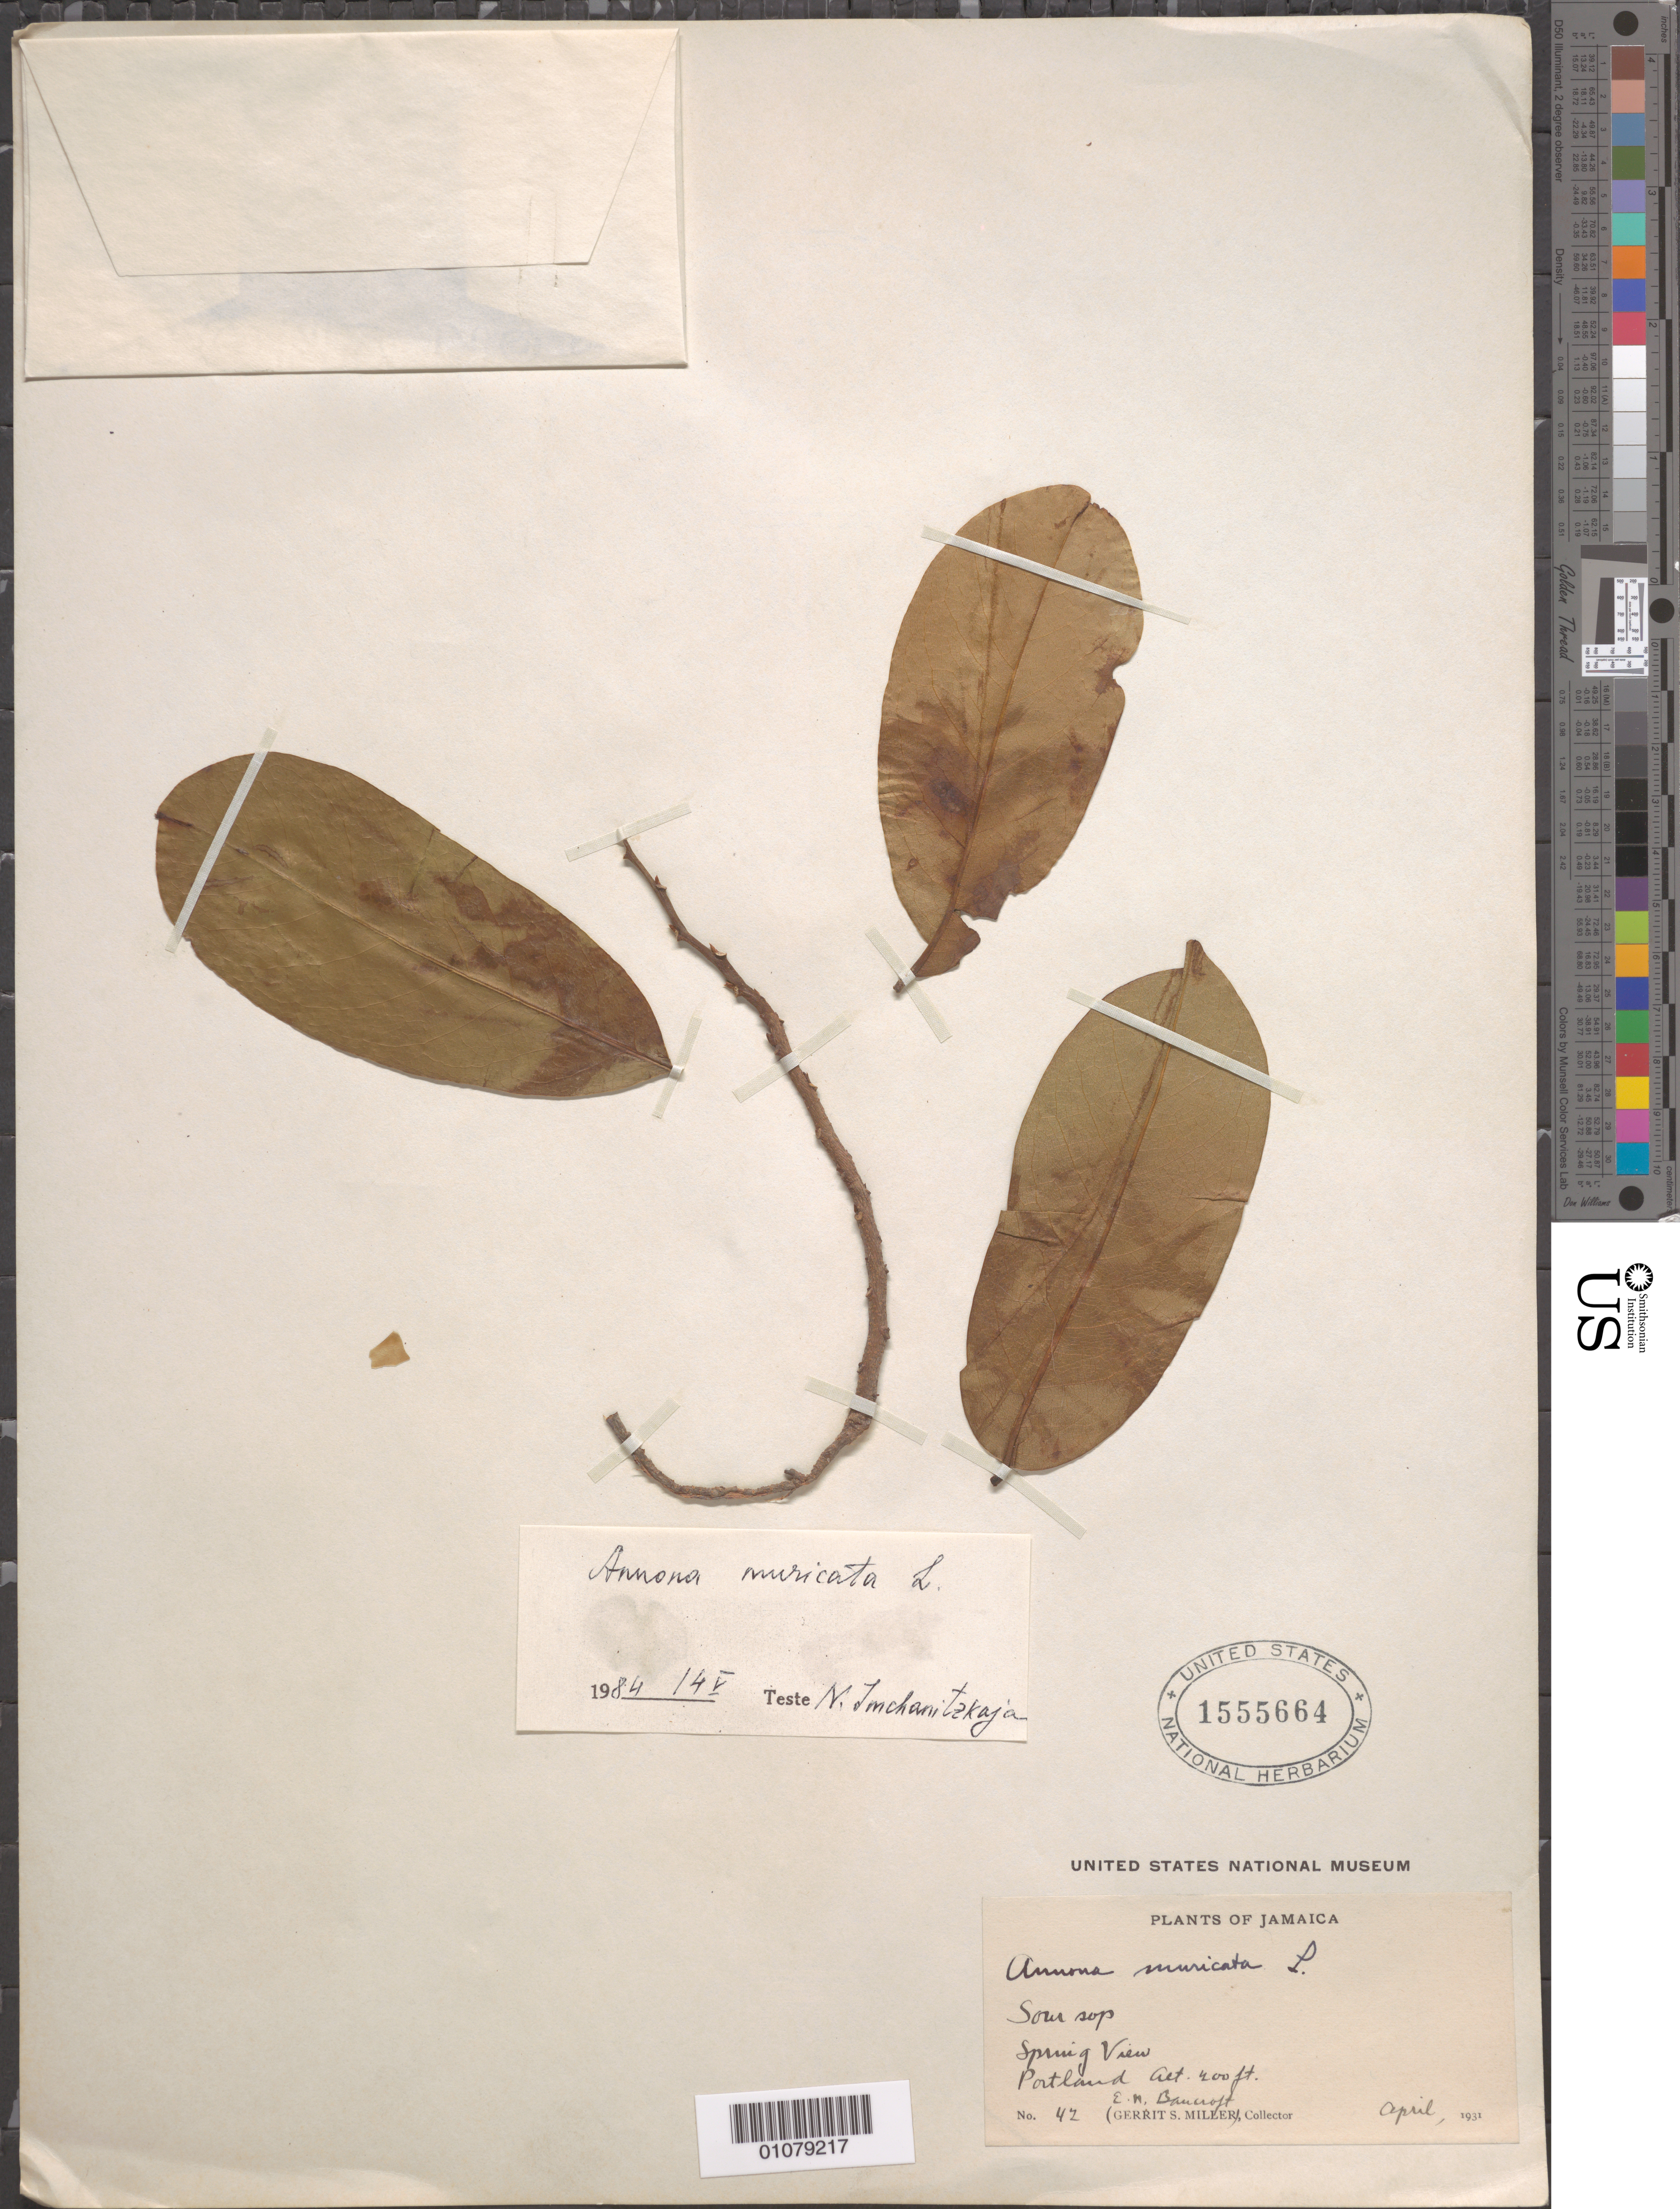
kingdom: Plantae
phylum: Tracheophyta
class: Magnoliopsida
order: Magnoliales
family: Annonaceae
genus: Annona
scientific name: Annona muricata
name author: L.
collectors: E. Bancroft & G. S. Miller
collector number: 42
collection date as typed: Apr 1931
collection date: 1931-04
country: Jamaica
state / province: Portland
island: Jamaica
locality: Spring View, Portland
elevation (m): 122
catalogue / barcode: US 1555664